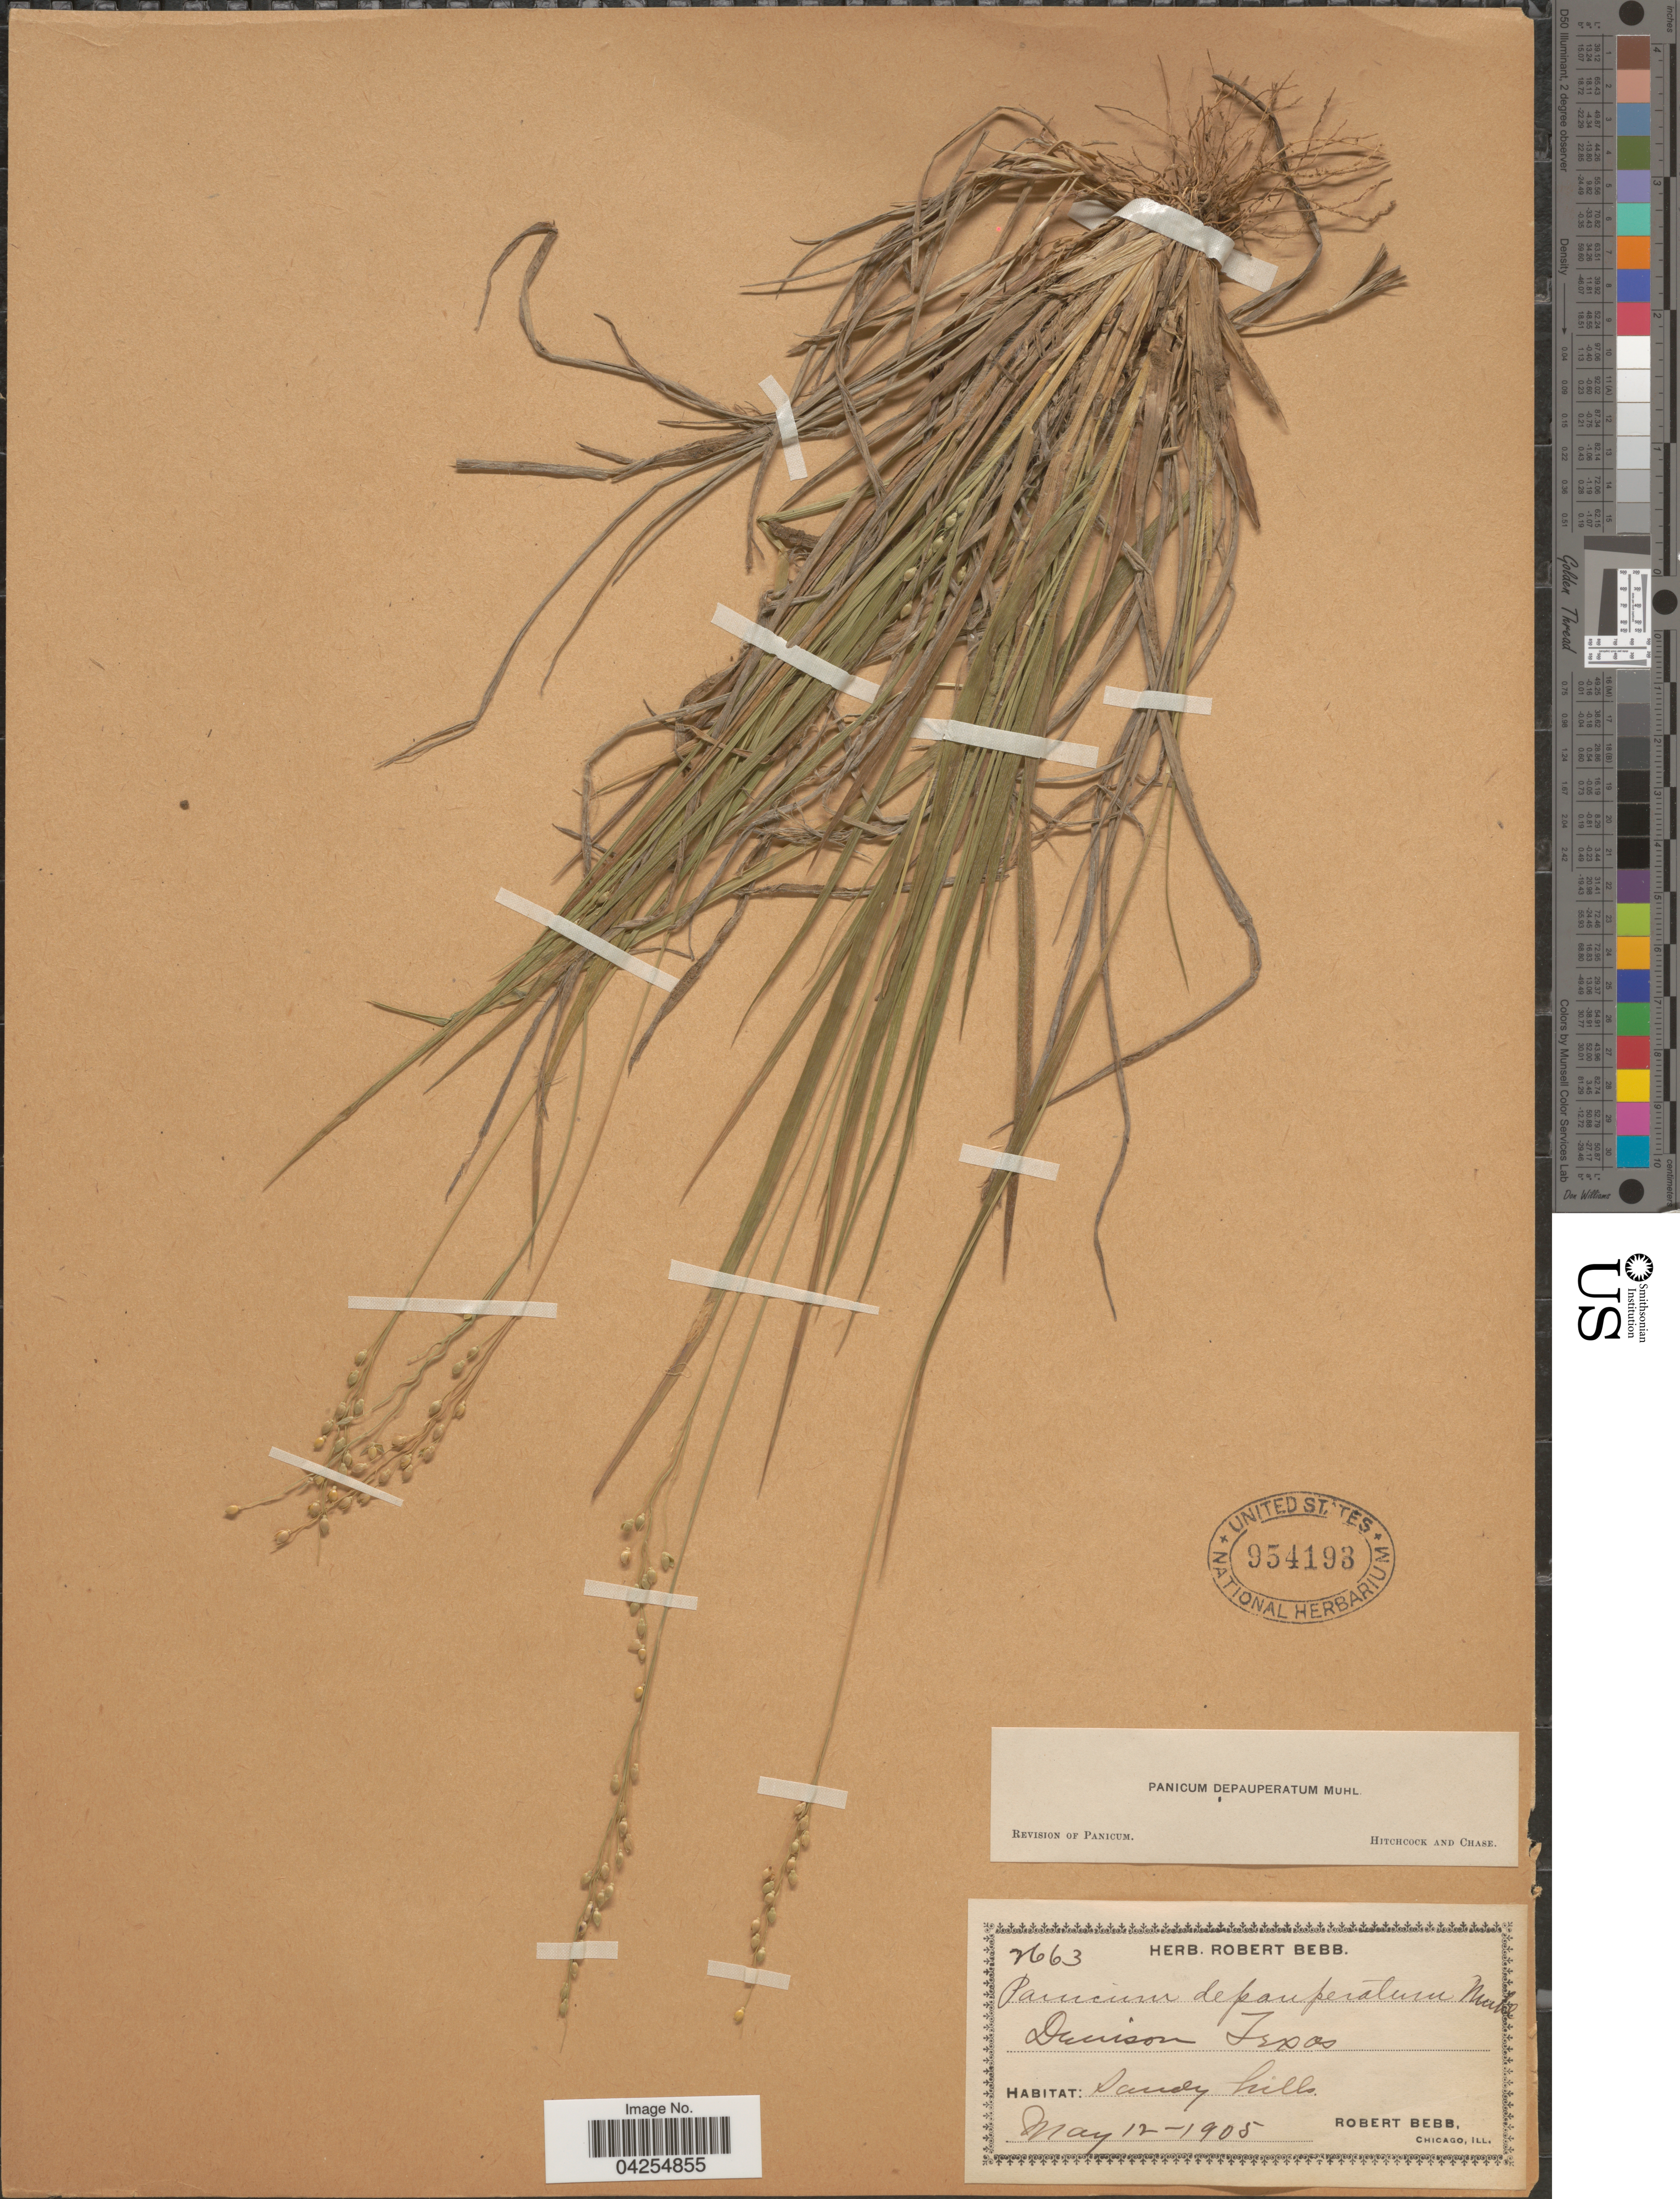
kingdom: Plantae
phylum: Tracheophyta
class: Liliopsida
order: Poales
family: Poaceae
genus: Dichanthelium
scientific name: Dichanthelium depauperatum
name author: (Muhl.) Gould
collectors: R. Bebb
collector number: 2663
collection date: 1905-05-12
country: United States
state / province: Texas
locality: Denison.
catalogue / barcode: US 954193